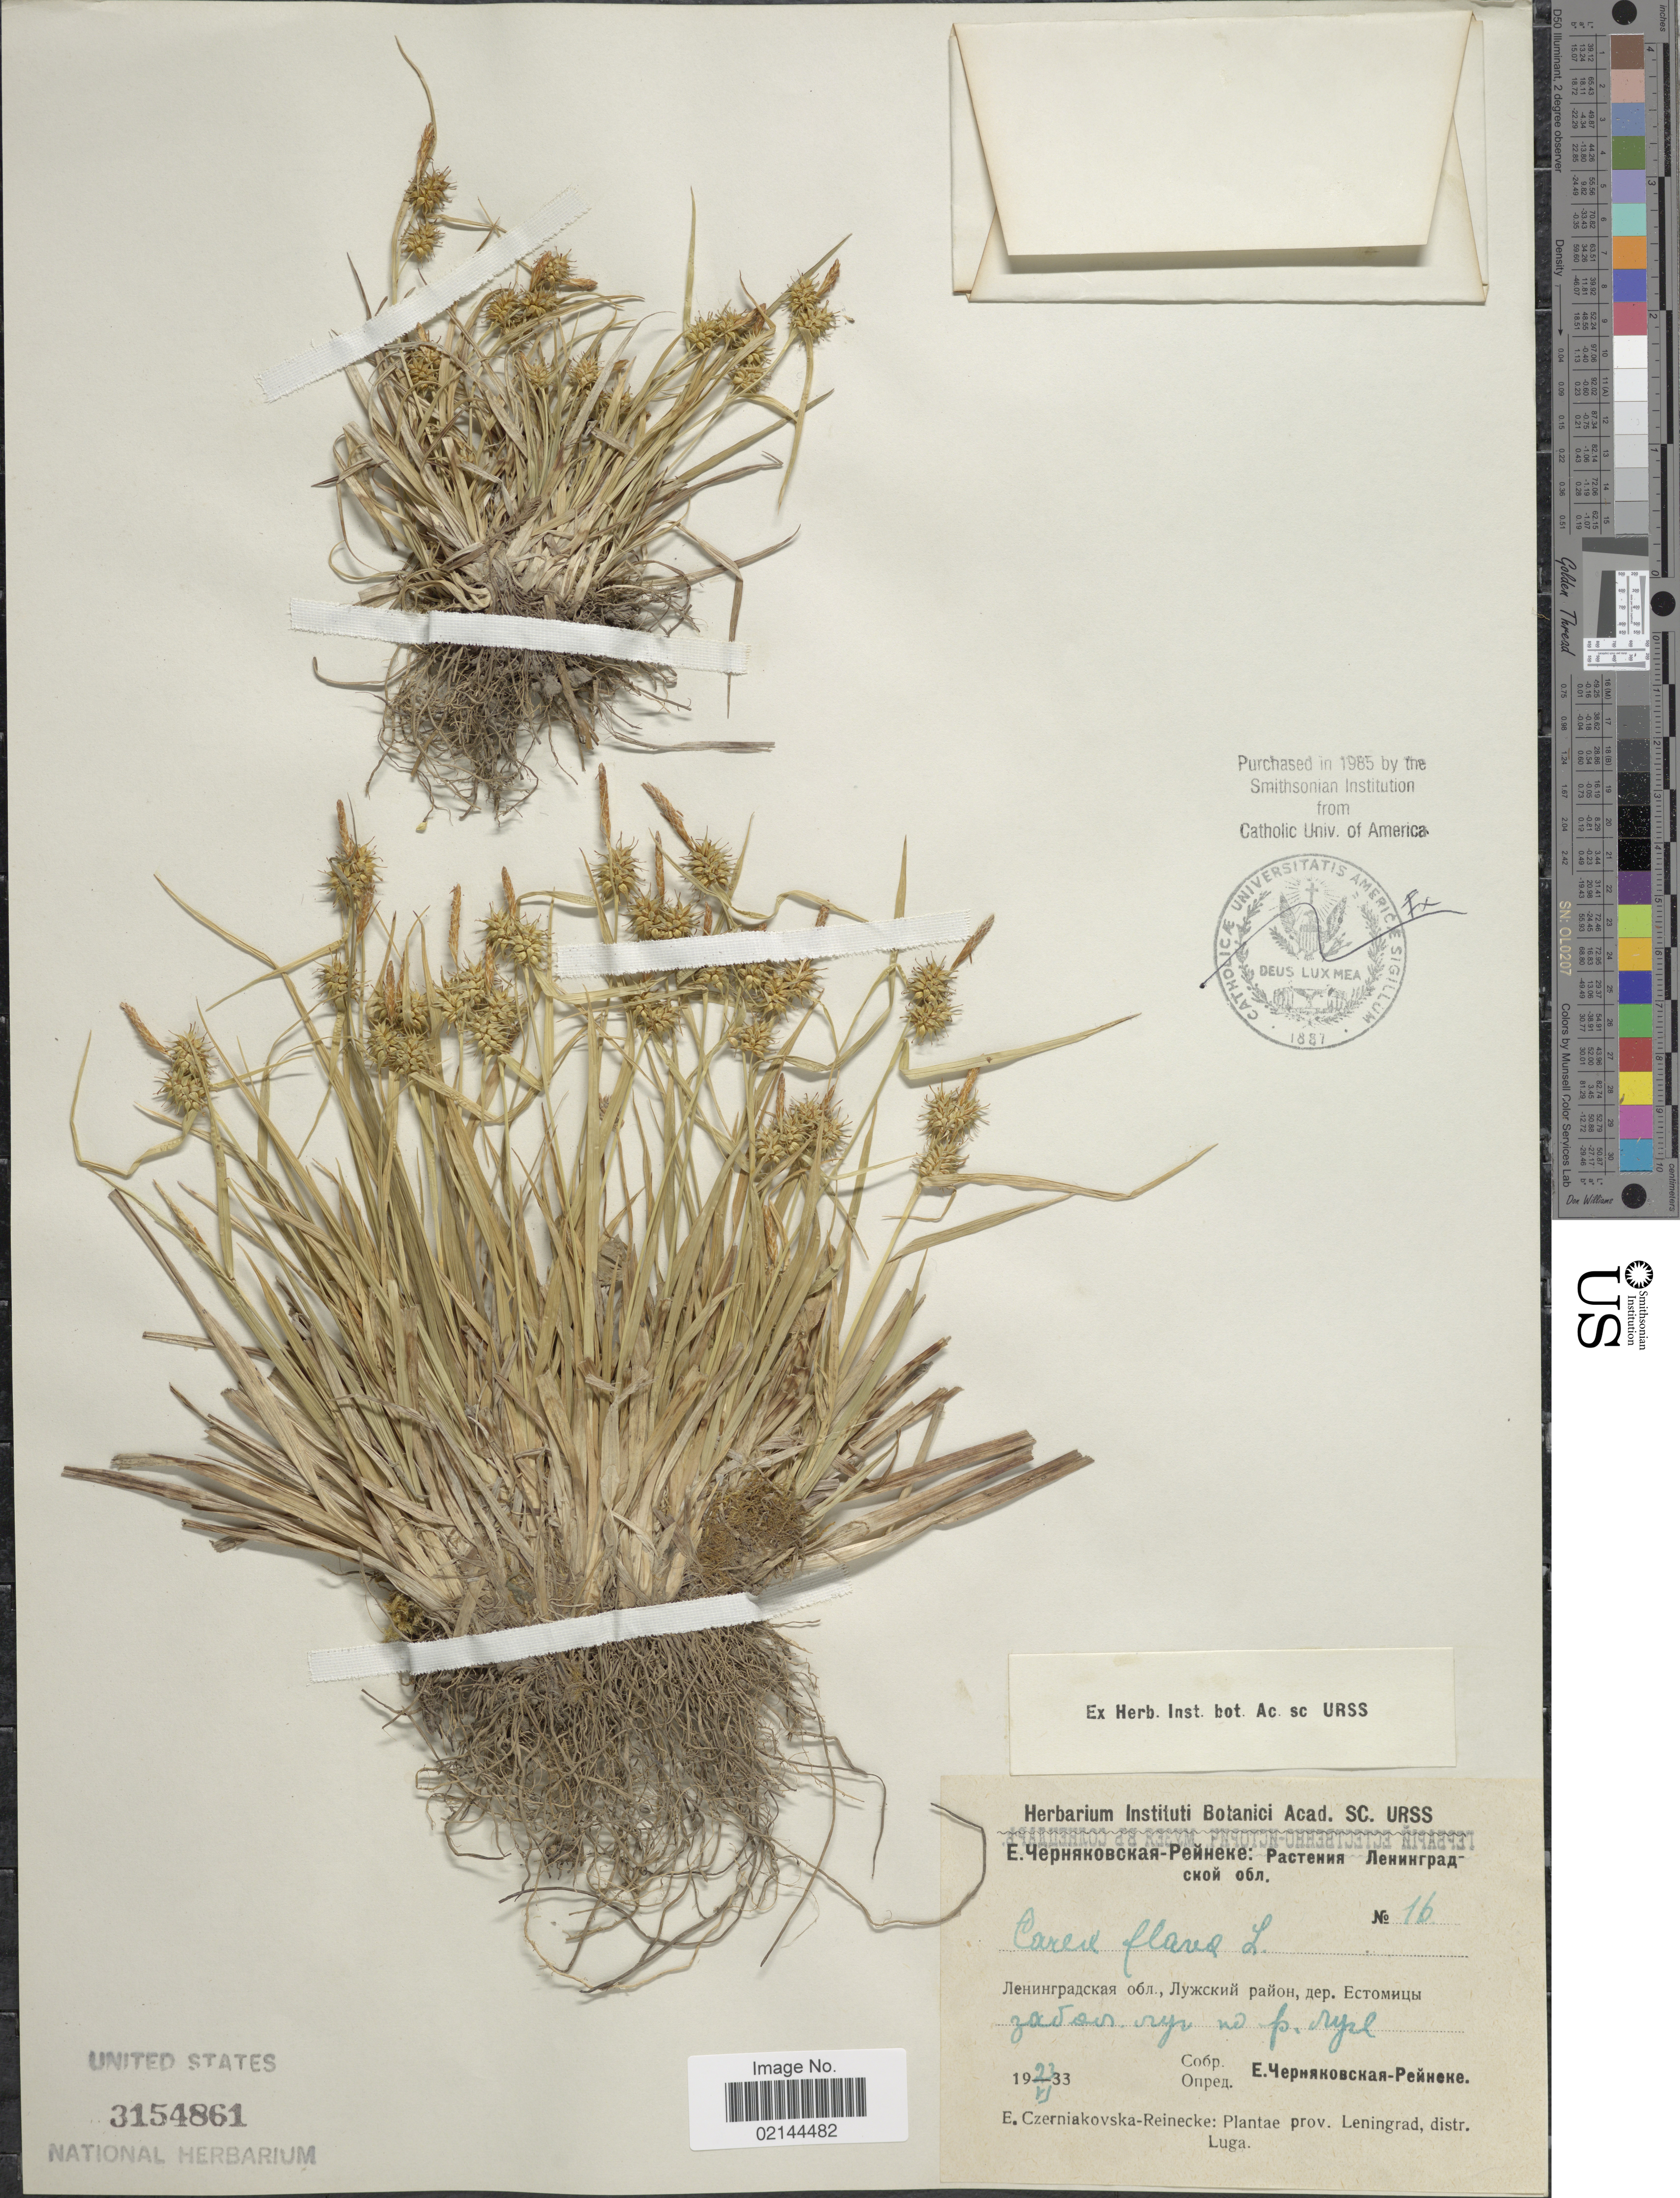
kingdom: Plantae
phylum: Tracheophyta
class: Liliopsida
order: Poales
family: Cyperaceae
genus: Carex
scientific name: Carex flava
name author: L.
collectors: E. Czerniakosvka-Reinecke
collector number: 16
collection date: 1933-06-23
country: Russian Federation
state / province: St. Petersburg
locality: Prov. Leningrad, distr. Luga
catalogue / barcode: US 3154861